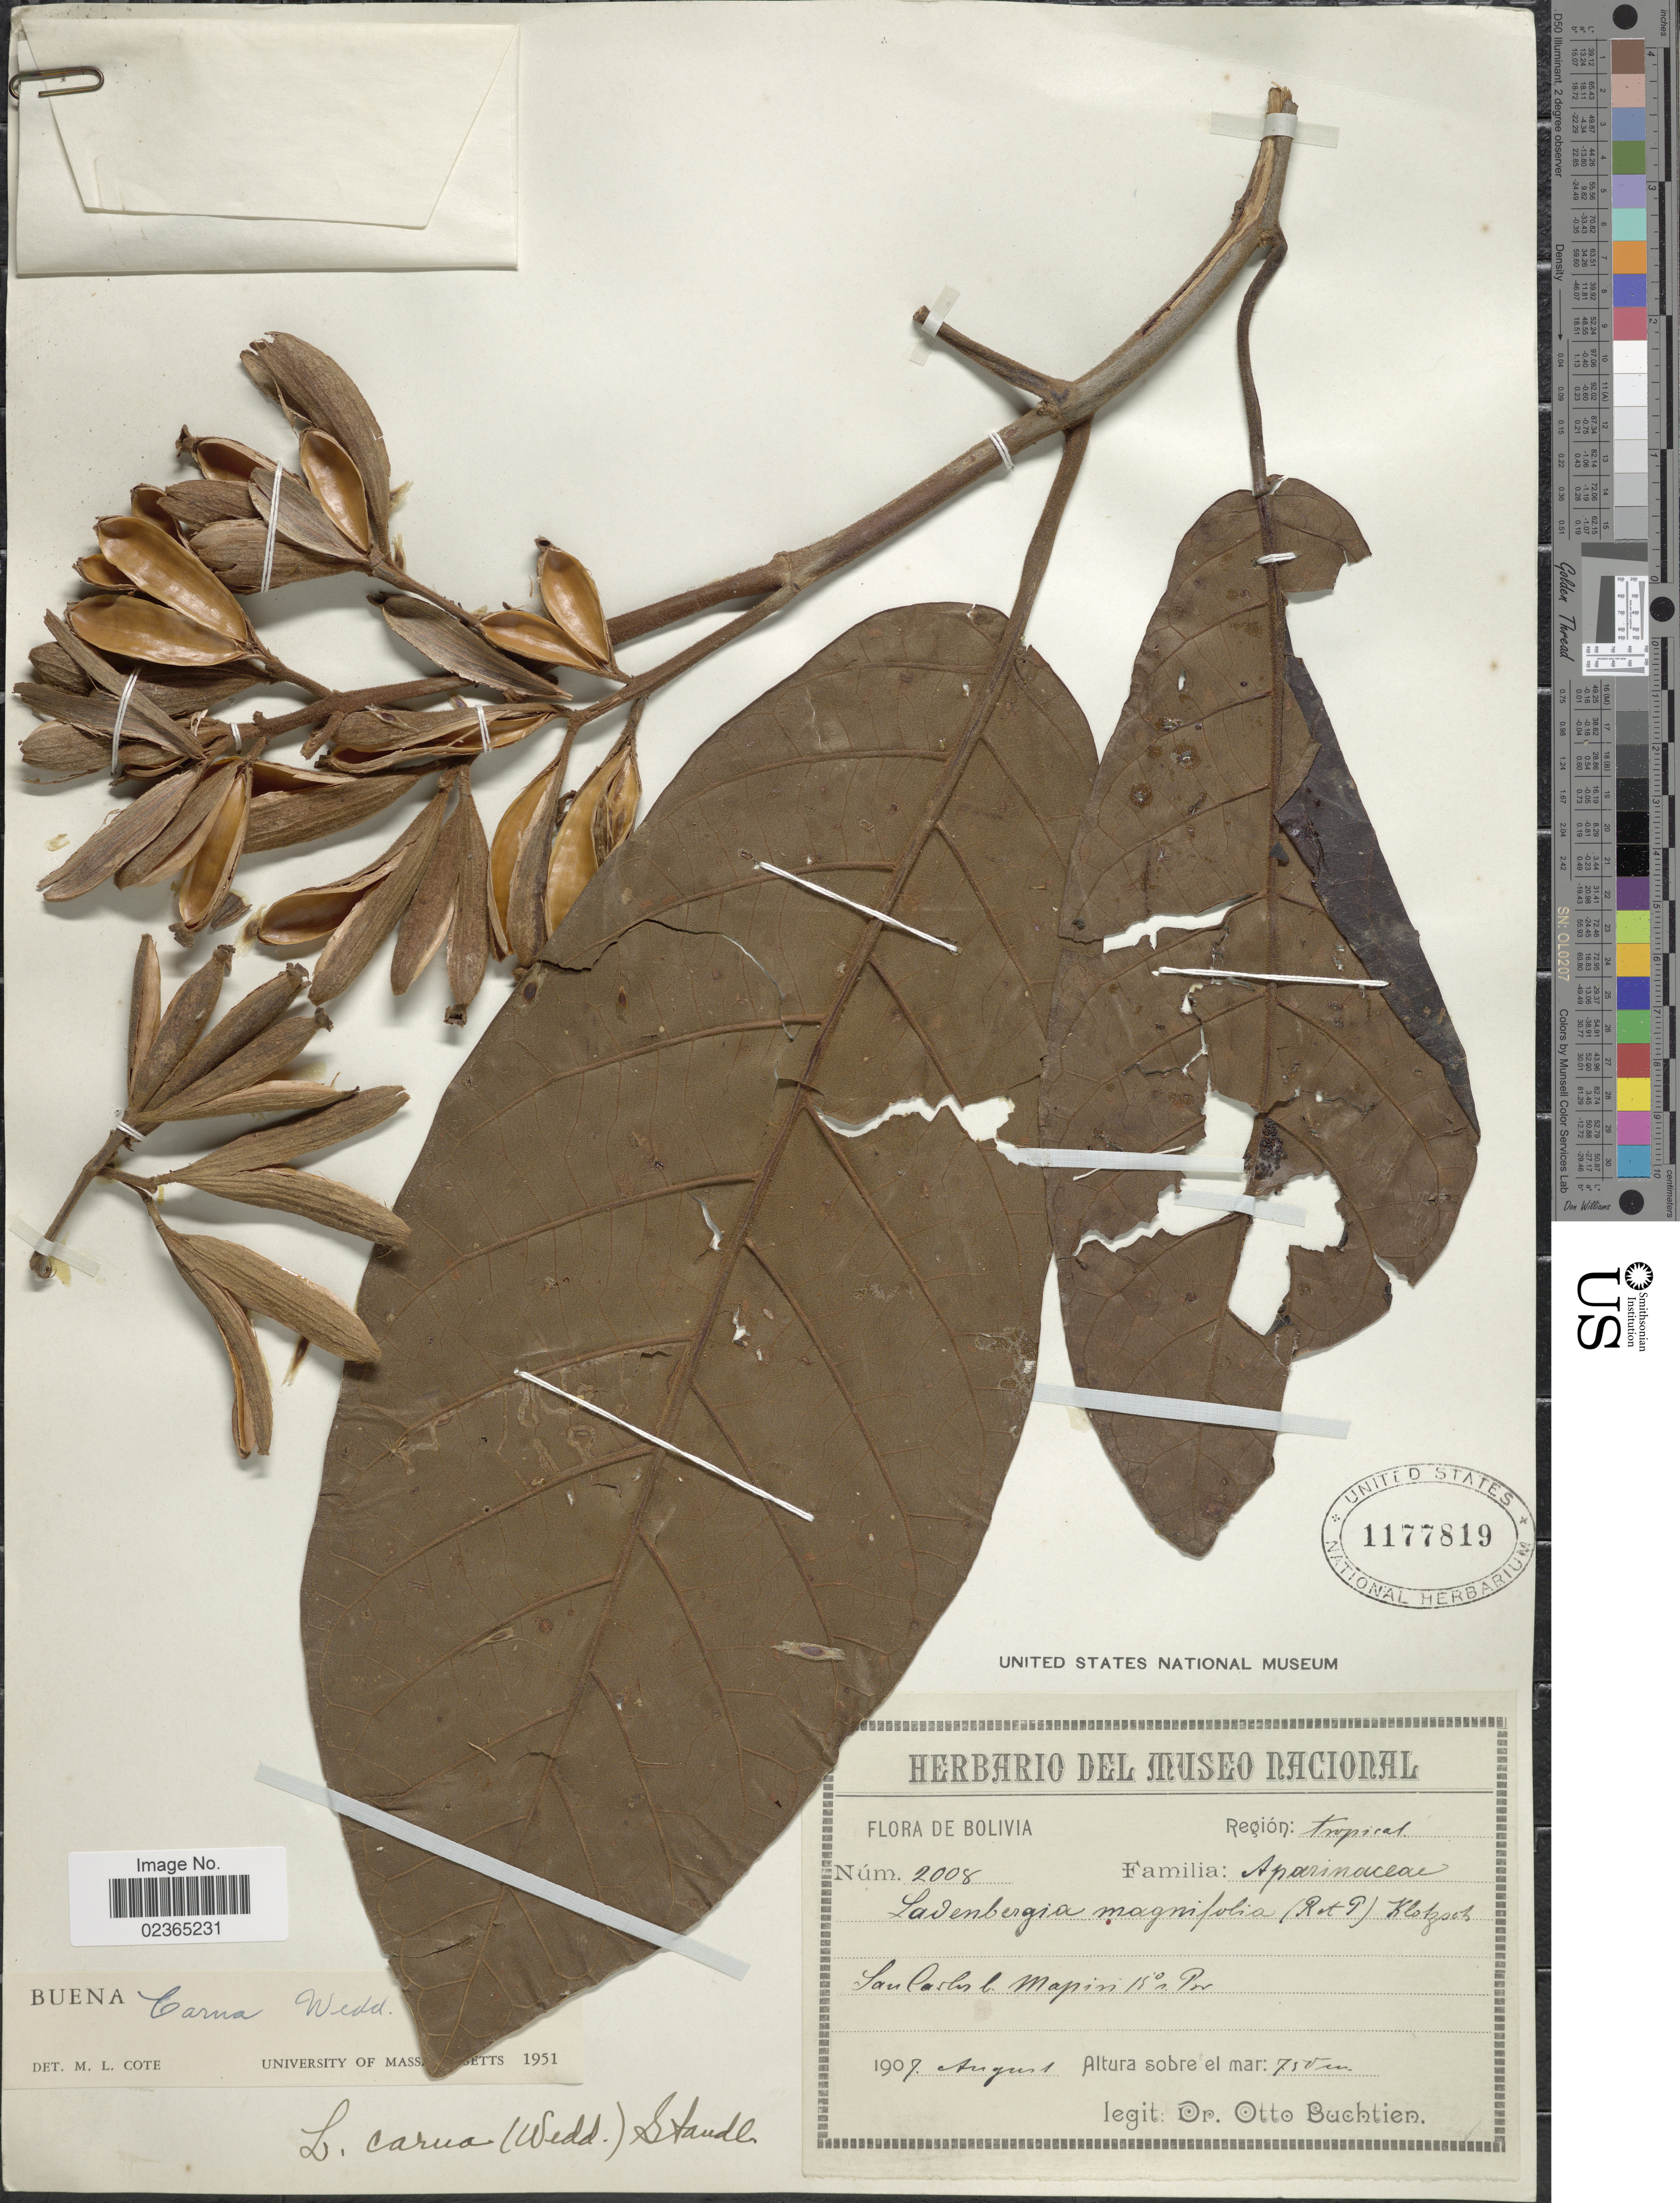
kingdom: Plantae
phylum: Tracheophyta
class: Magnoliopsida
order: Gentianales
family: Rubiaceae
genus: Ladenbergia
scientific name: Ladenbergia carua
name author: (Wedd.) Standl.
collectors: O. Buchtien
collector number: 2008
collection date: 1907-08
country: Bolivia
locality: Region Tropical, San Carlos l. Mapiri 15° Br.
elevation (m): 750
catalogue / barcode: US 1177819